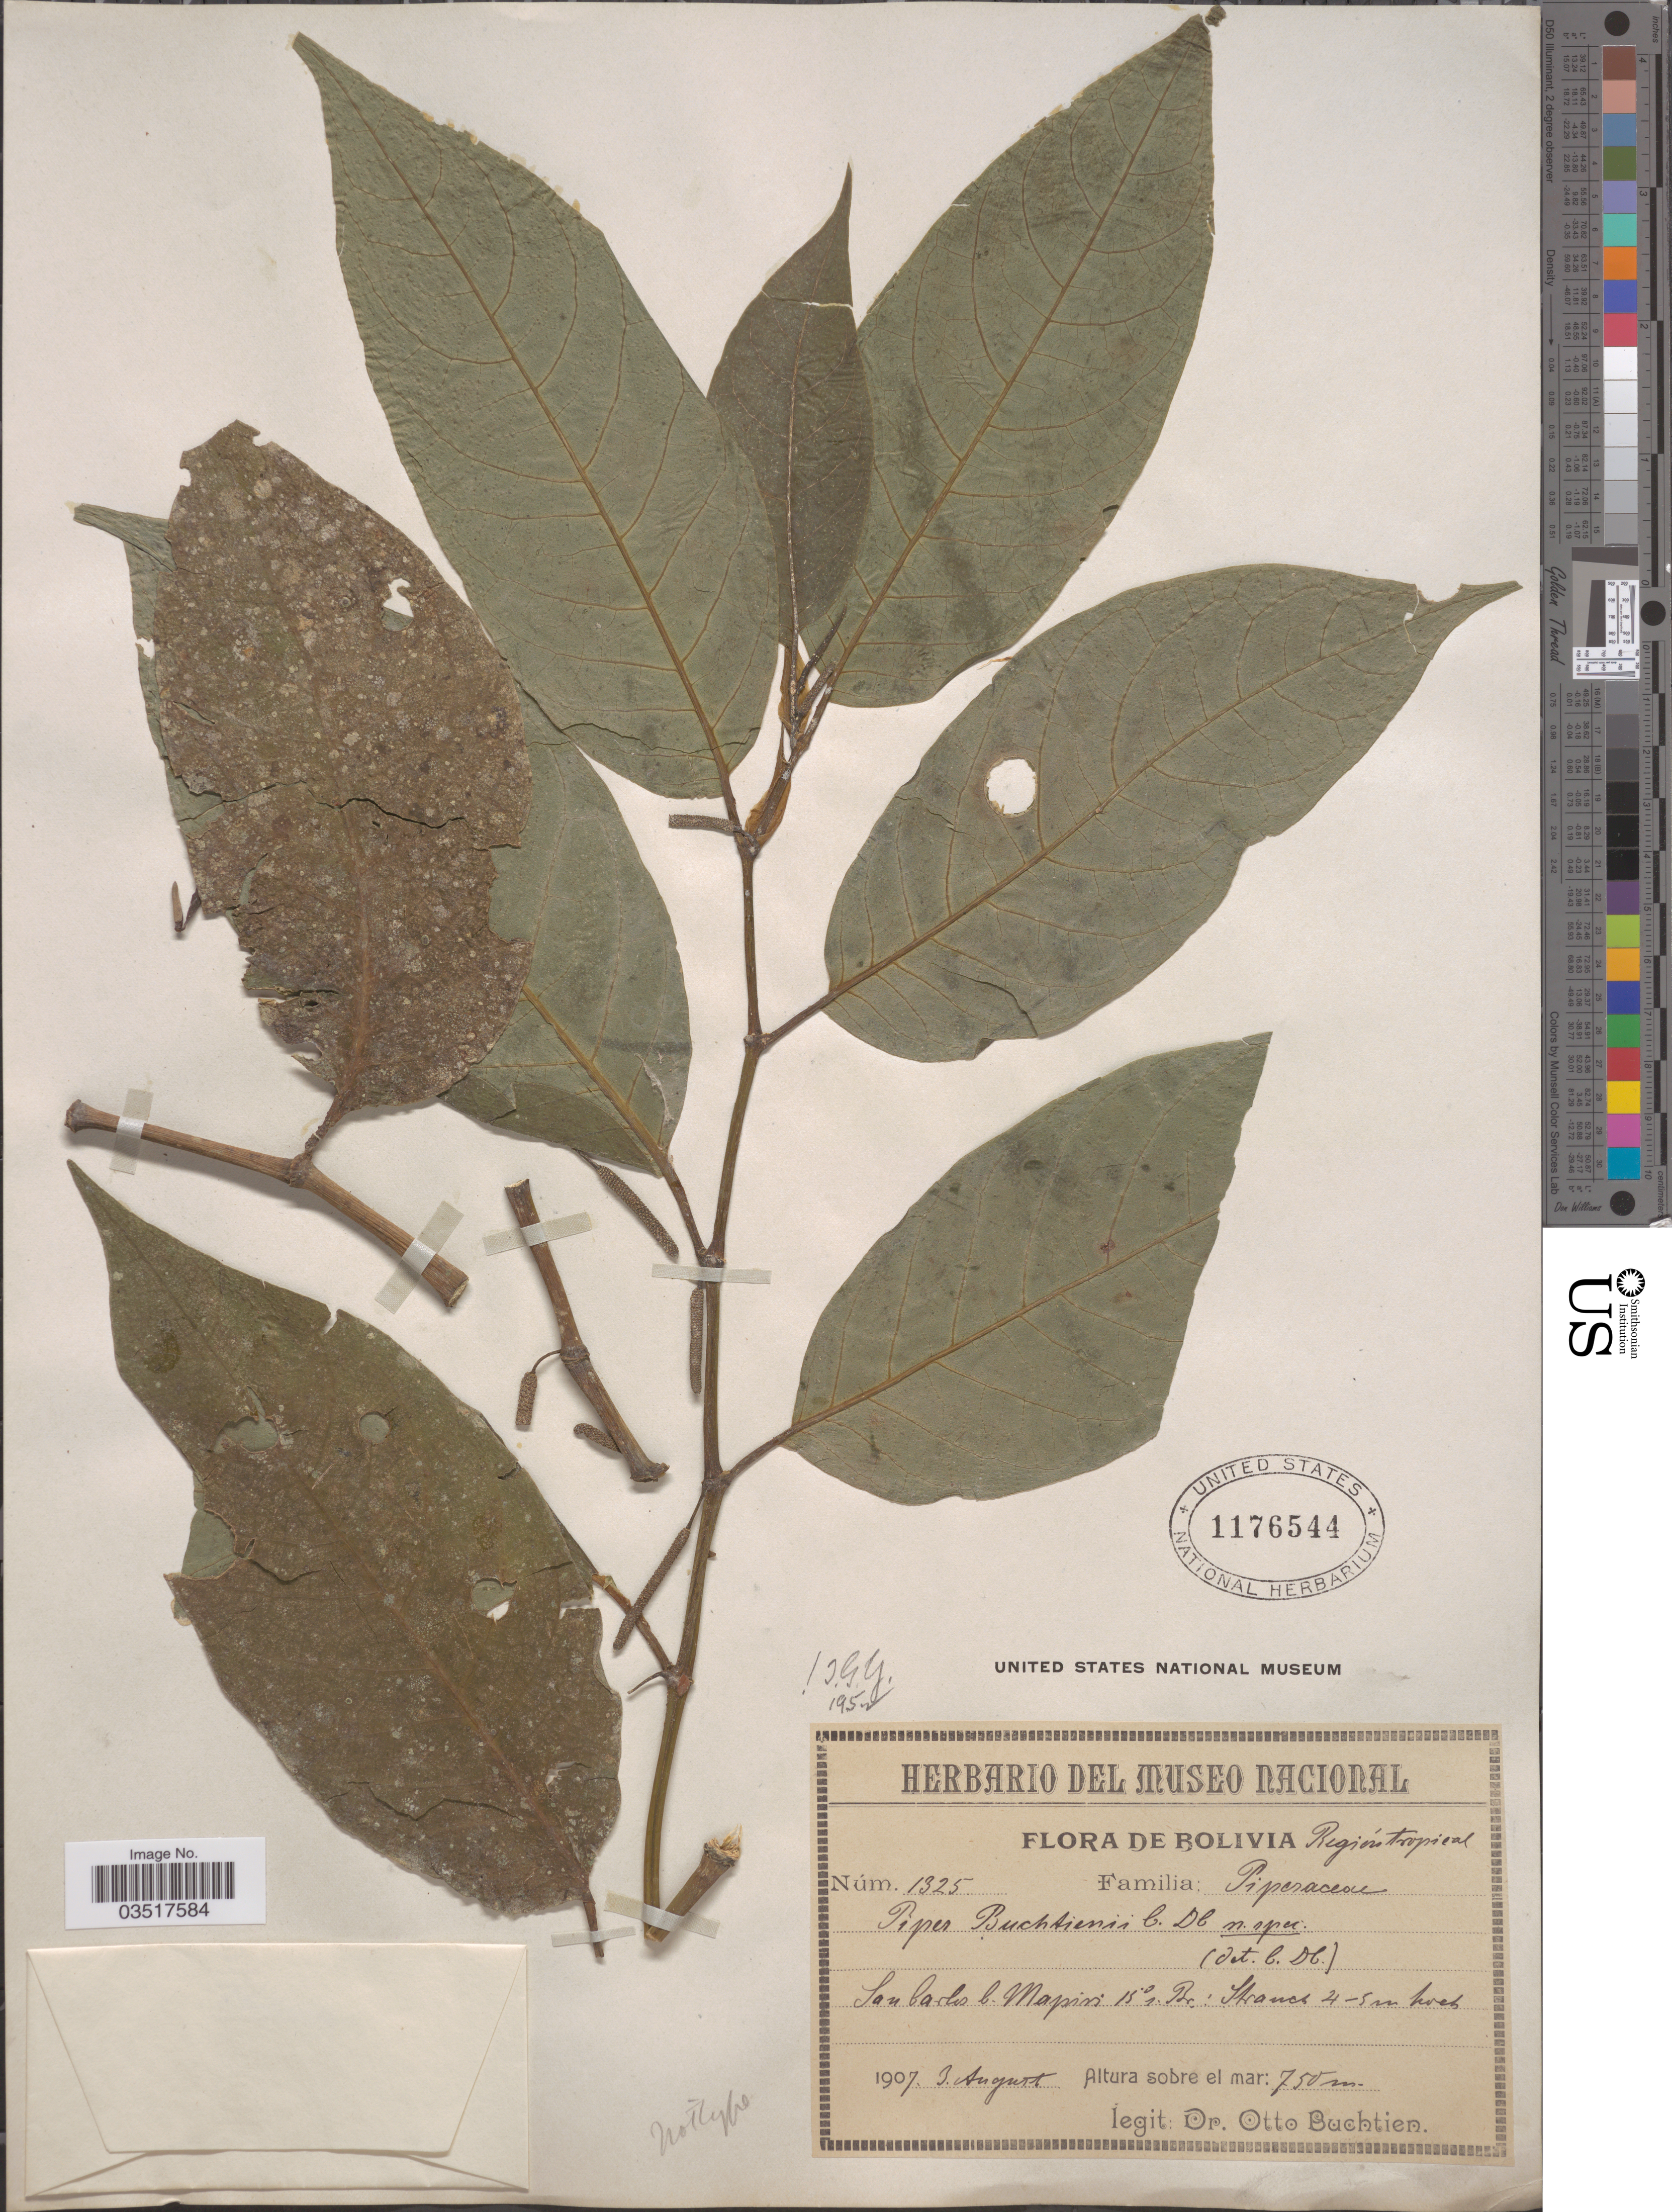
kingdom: Plantae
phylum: Tracheophyta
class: Magnoliopsida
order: Piperales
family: Piperaceae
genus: Piper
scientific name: Piper buchtienii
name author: C. DC.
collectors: O. Buchtien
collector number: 1325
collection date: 1907-08-03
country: Bolivia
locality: Región tropical. San Carlos b. Mapiri 15° s. Br.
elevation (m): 750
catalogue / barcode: US 1176544